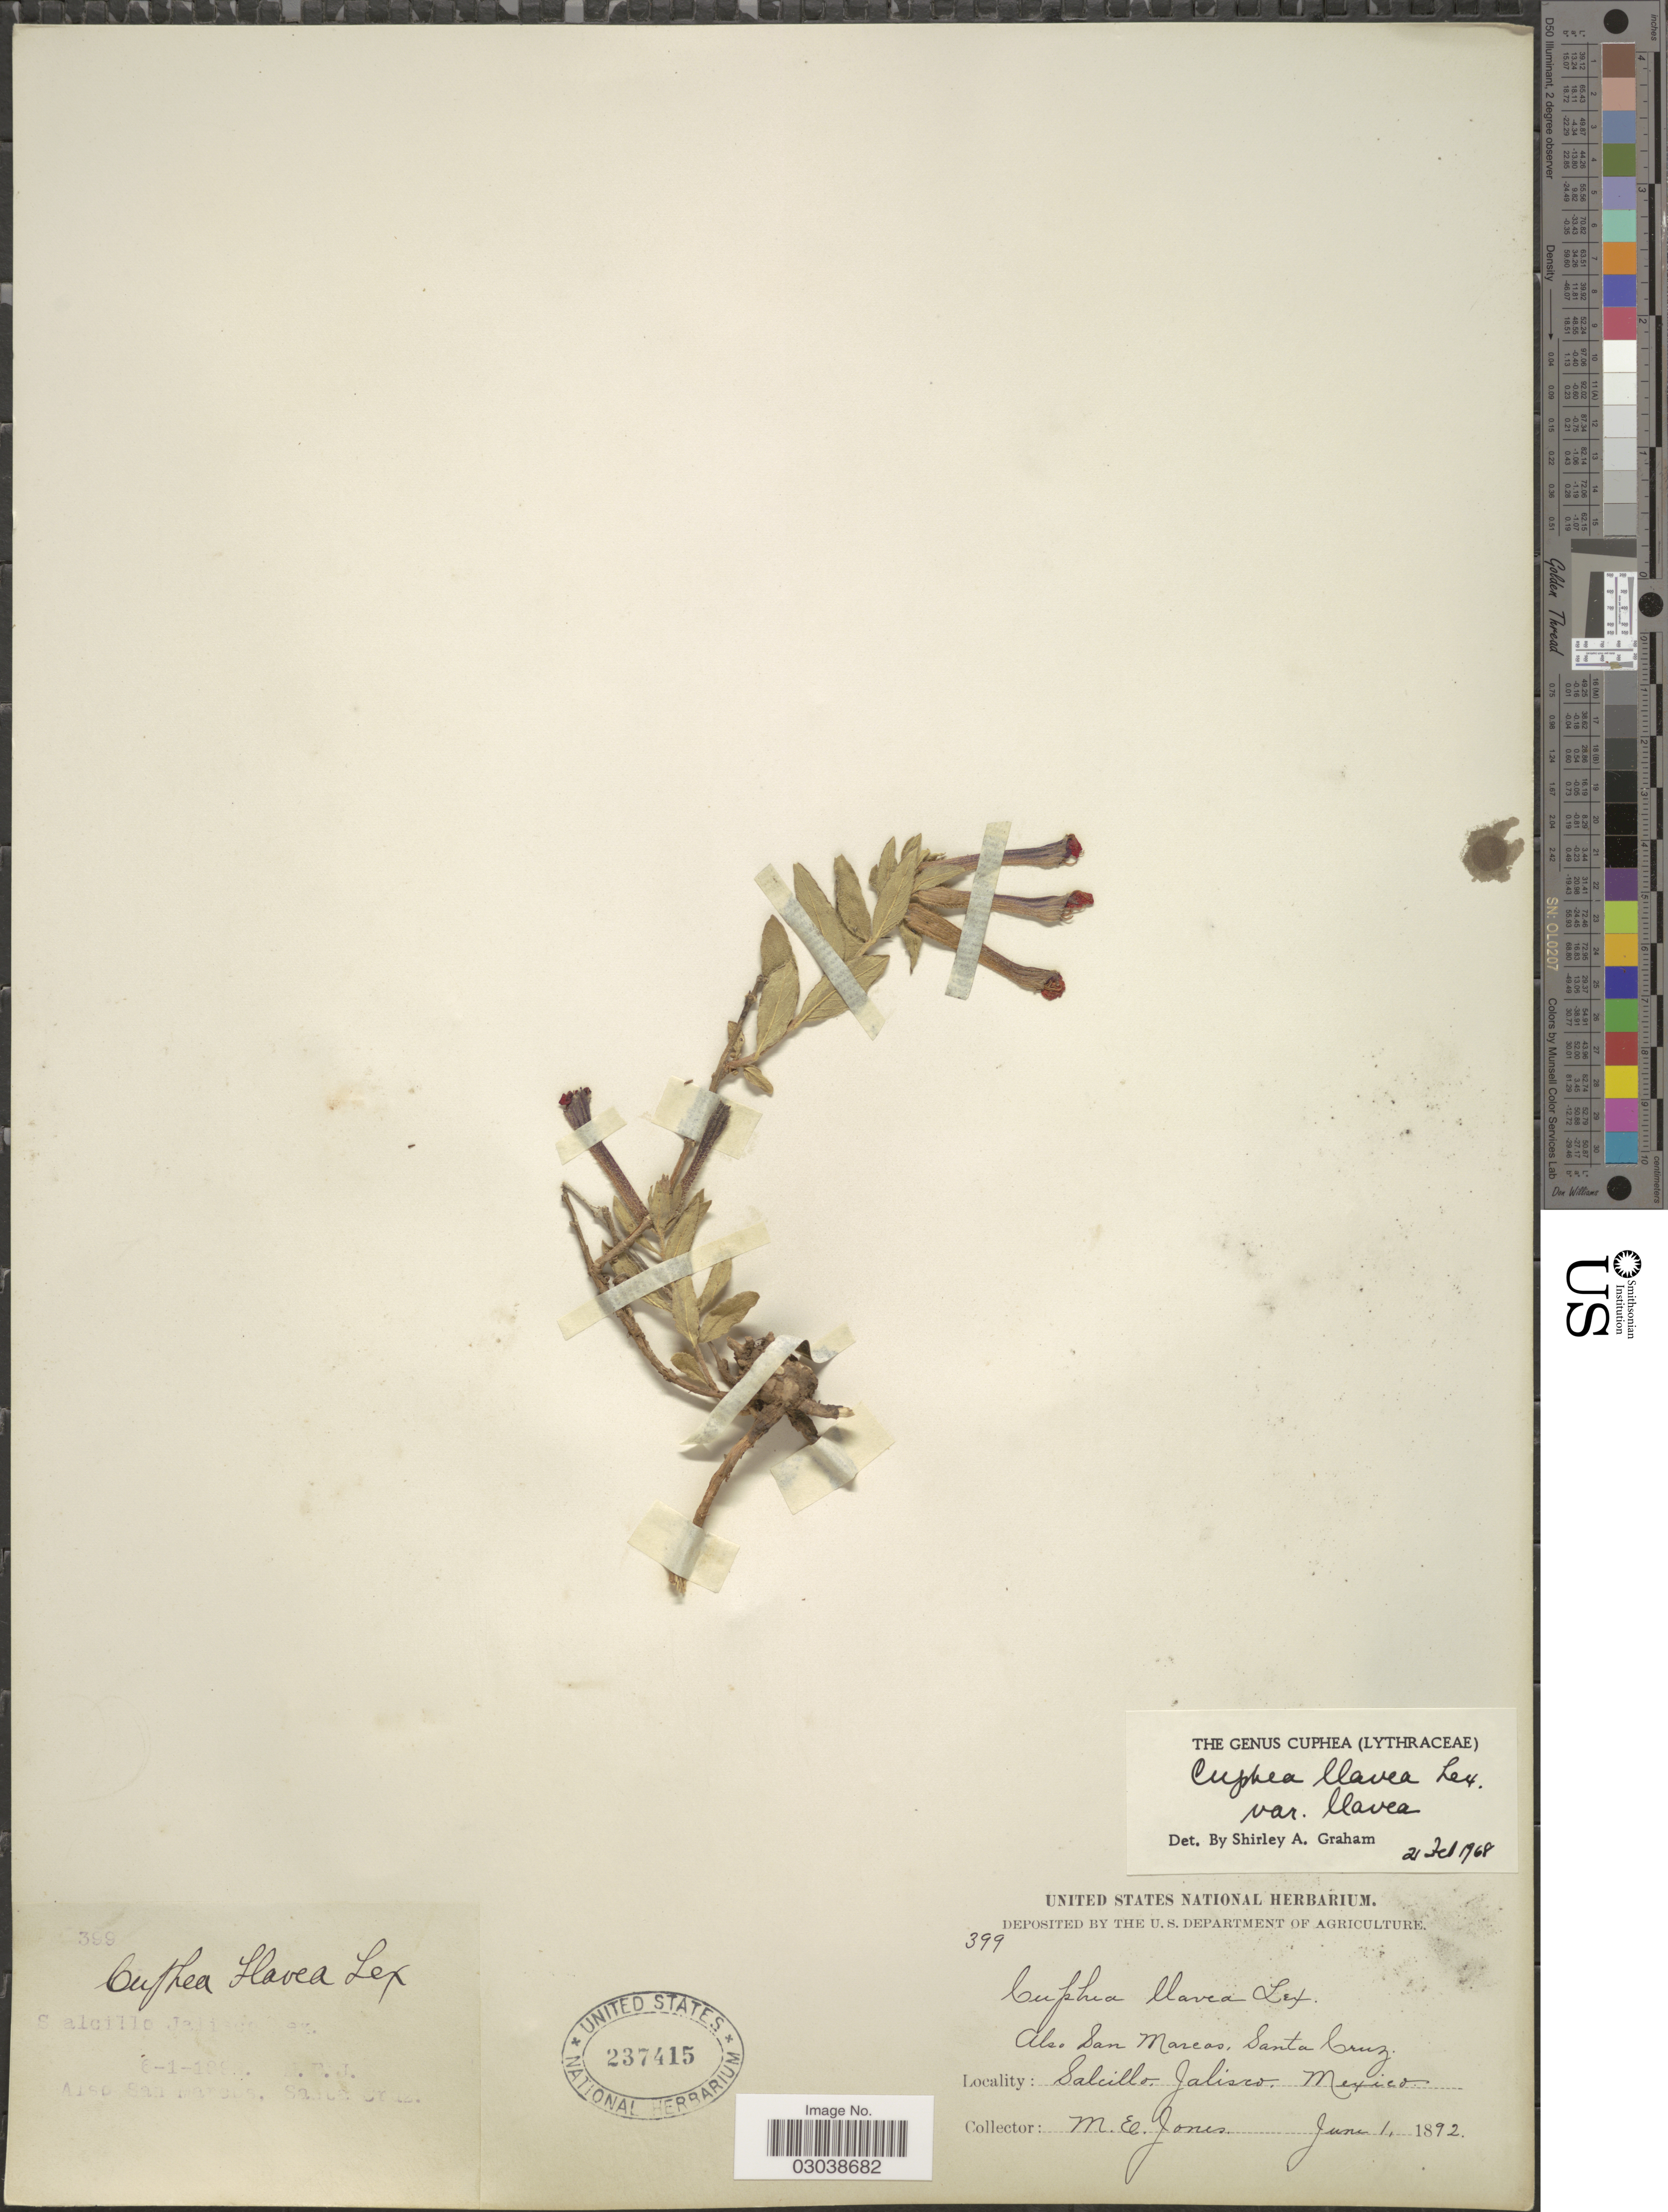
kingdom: Plantae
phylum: Tracheophyta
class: Magnoliopsida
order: Myrtales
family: Lythraceae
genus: Cuphea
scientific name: Cuphea llavea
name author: Lex.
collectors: M. E. Jones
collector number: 399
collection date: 1892-06-01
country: Mexico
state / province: Jalisco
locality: Also San Marcos, Santa Cruz, Salcillo.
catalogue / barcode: US 237415